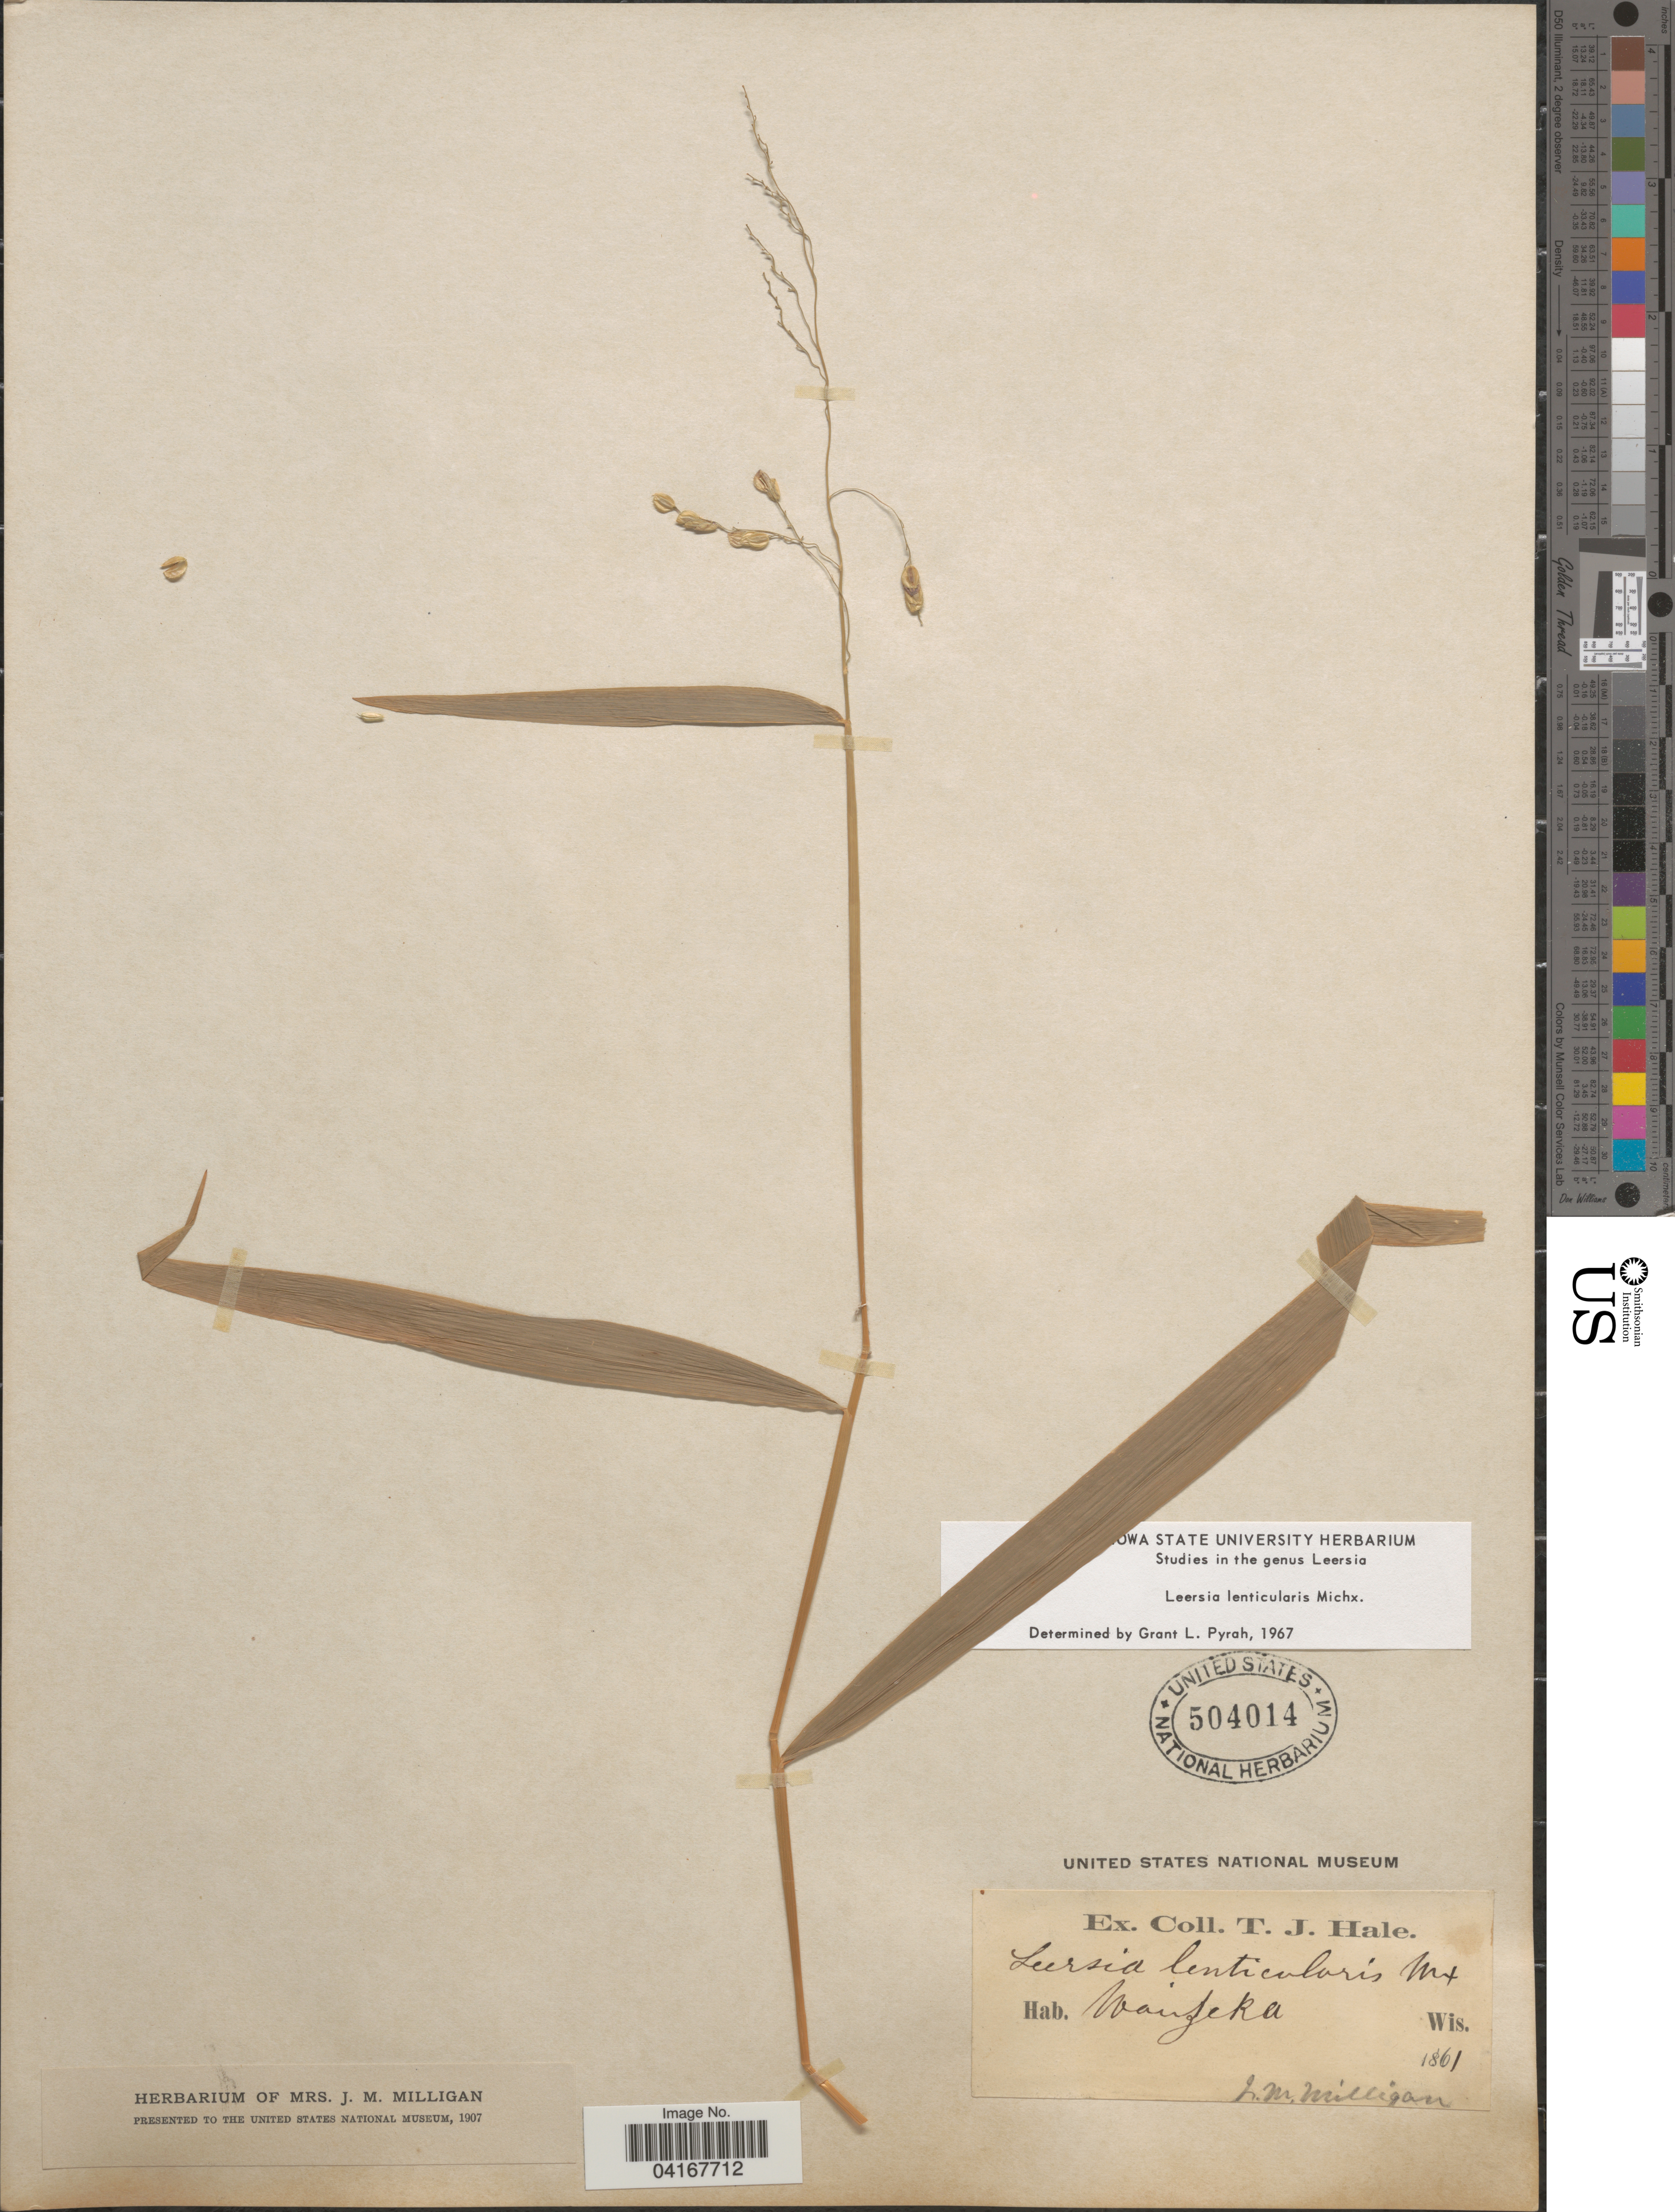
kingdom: Plantae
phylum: Tracheophyta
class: Liliopsida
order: Poales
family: Poaceae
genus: Leersia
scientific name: Leersia lenticularis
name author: Michx.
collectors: J. Milligan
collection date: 1861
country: United States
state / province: Wisconsin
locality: Wauzeka.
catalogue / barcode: US 504014